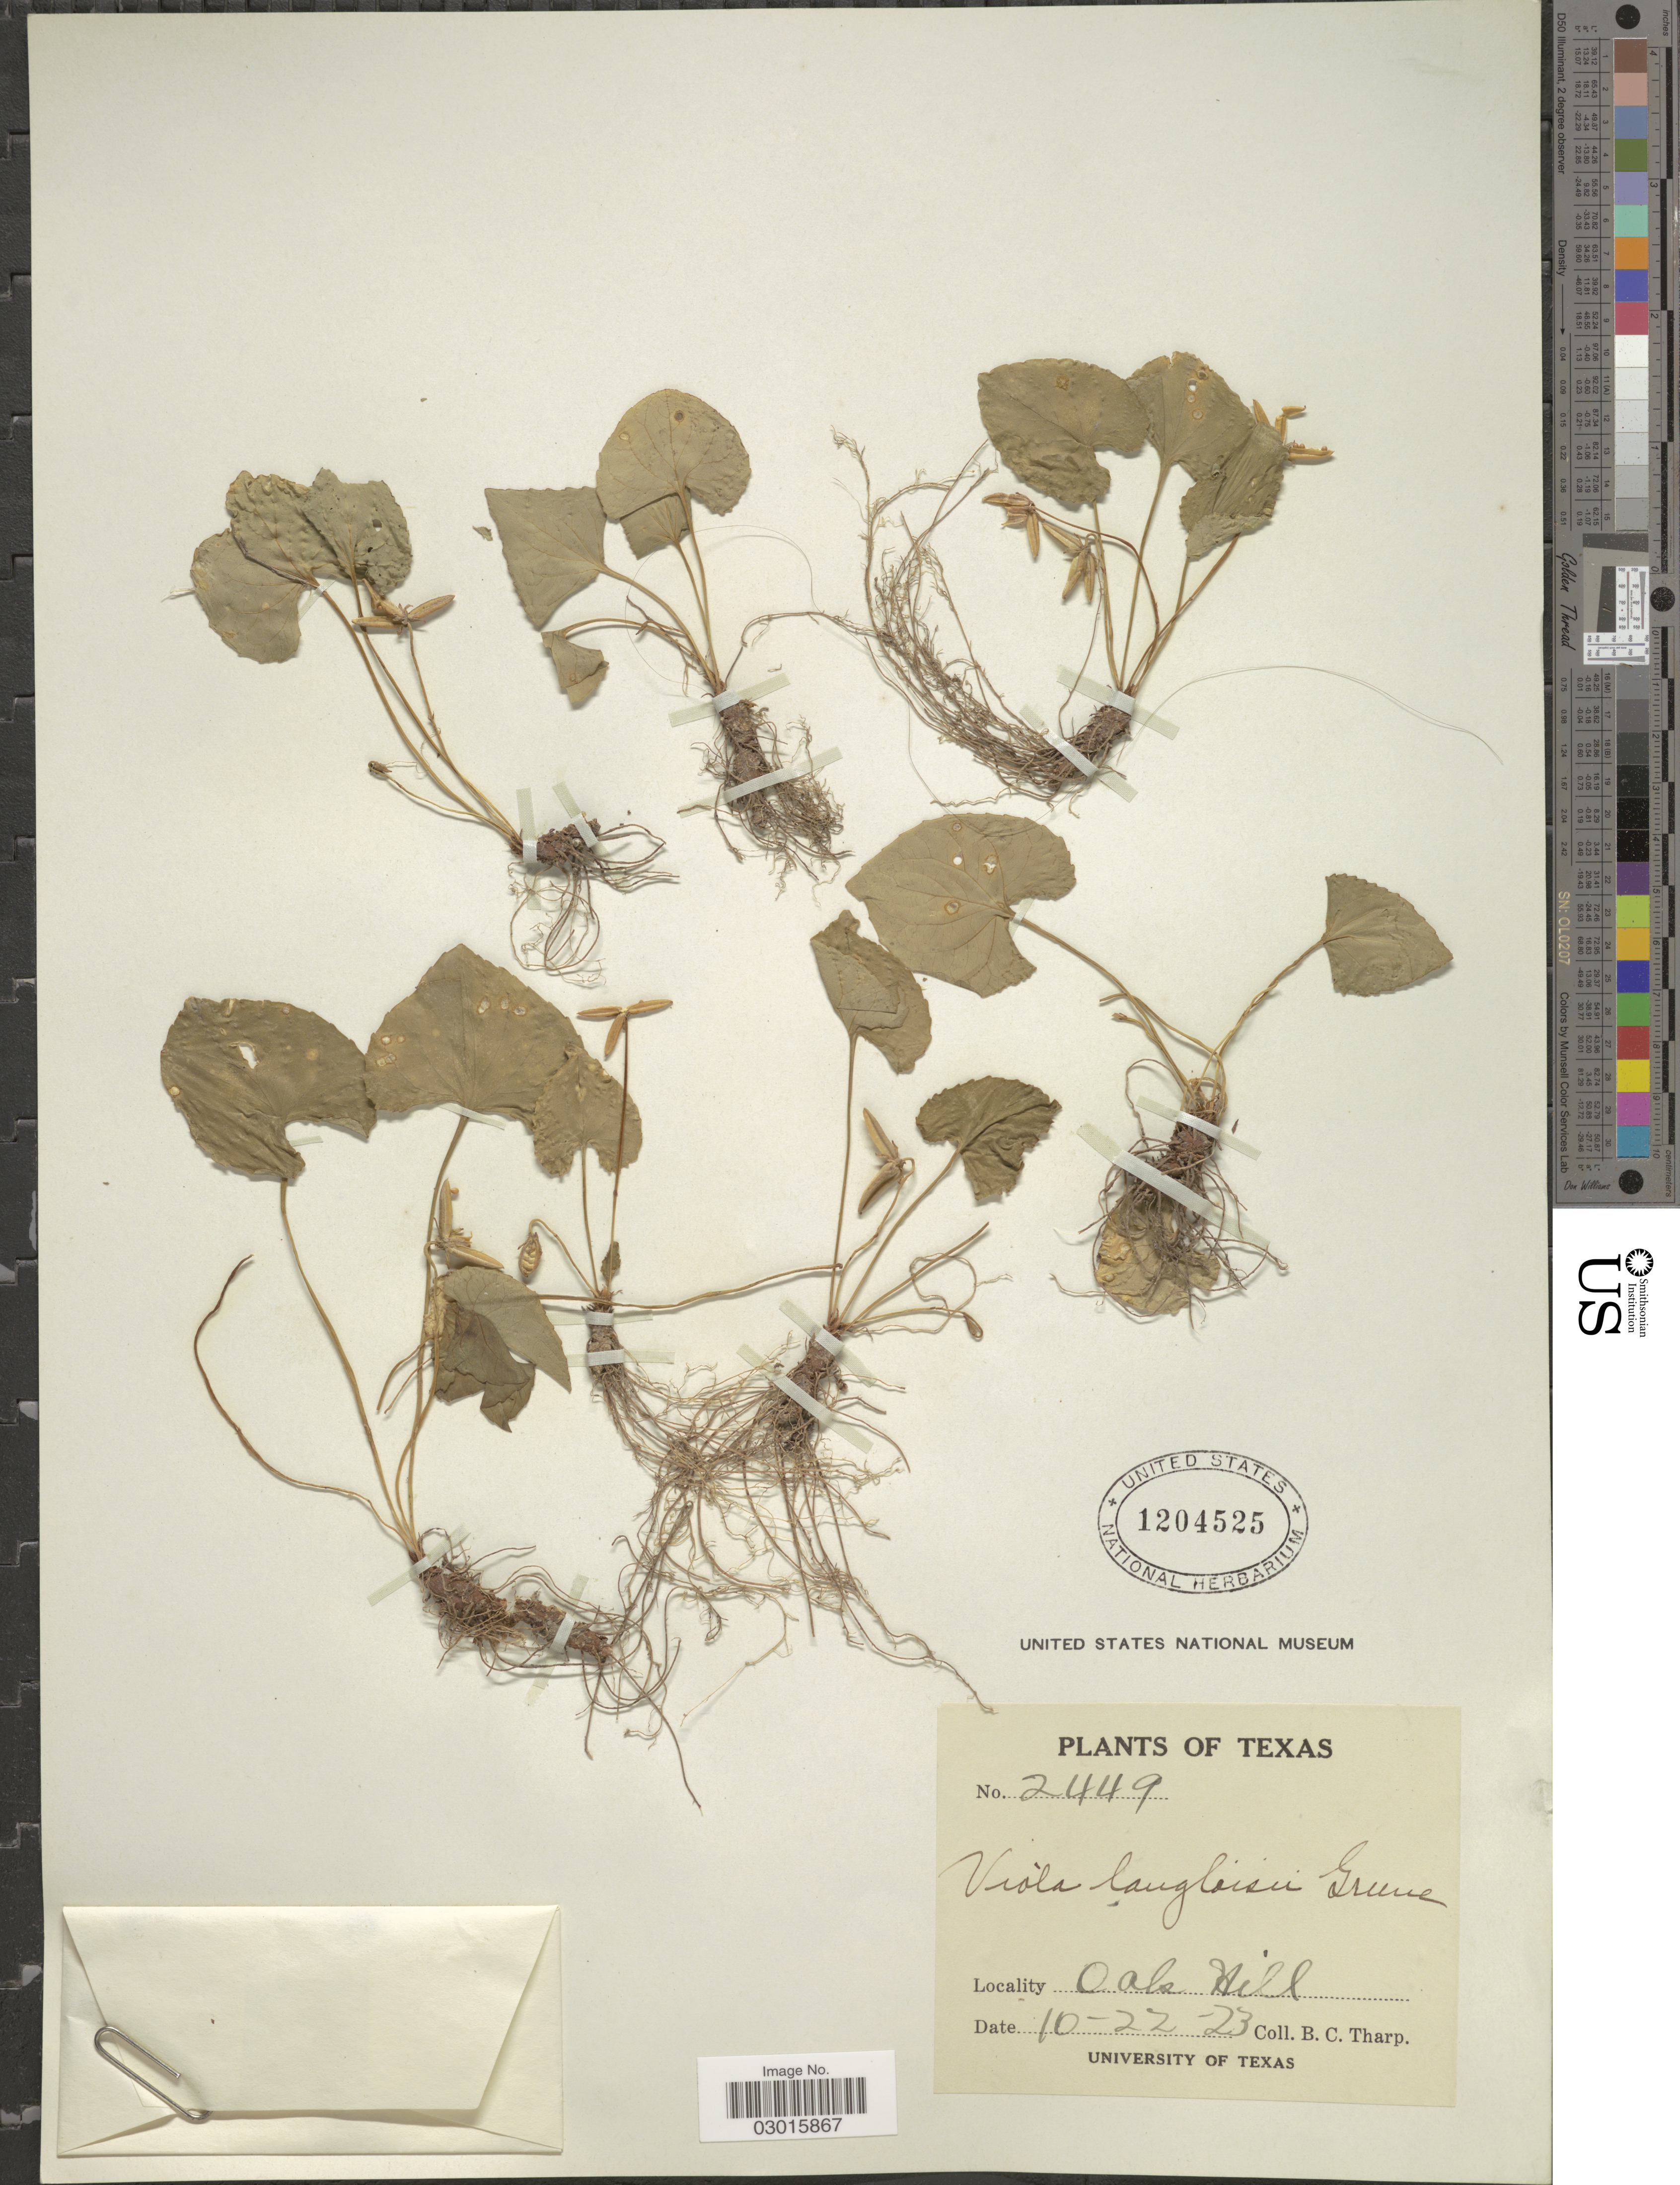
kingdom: Plantae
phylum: Tracheophyta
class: Magnoliopsida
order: Malpighiales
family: Violaceae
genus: Viola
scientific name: Viola langloisii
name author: Greene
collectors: B. C. Tharp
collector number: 2449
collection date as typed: Transcribed d/m/y: 22/10/23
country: United States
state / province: Texas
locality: Oak Hill.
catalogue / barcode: US 1204525